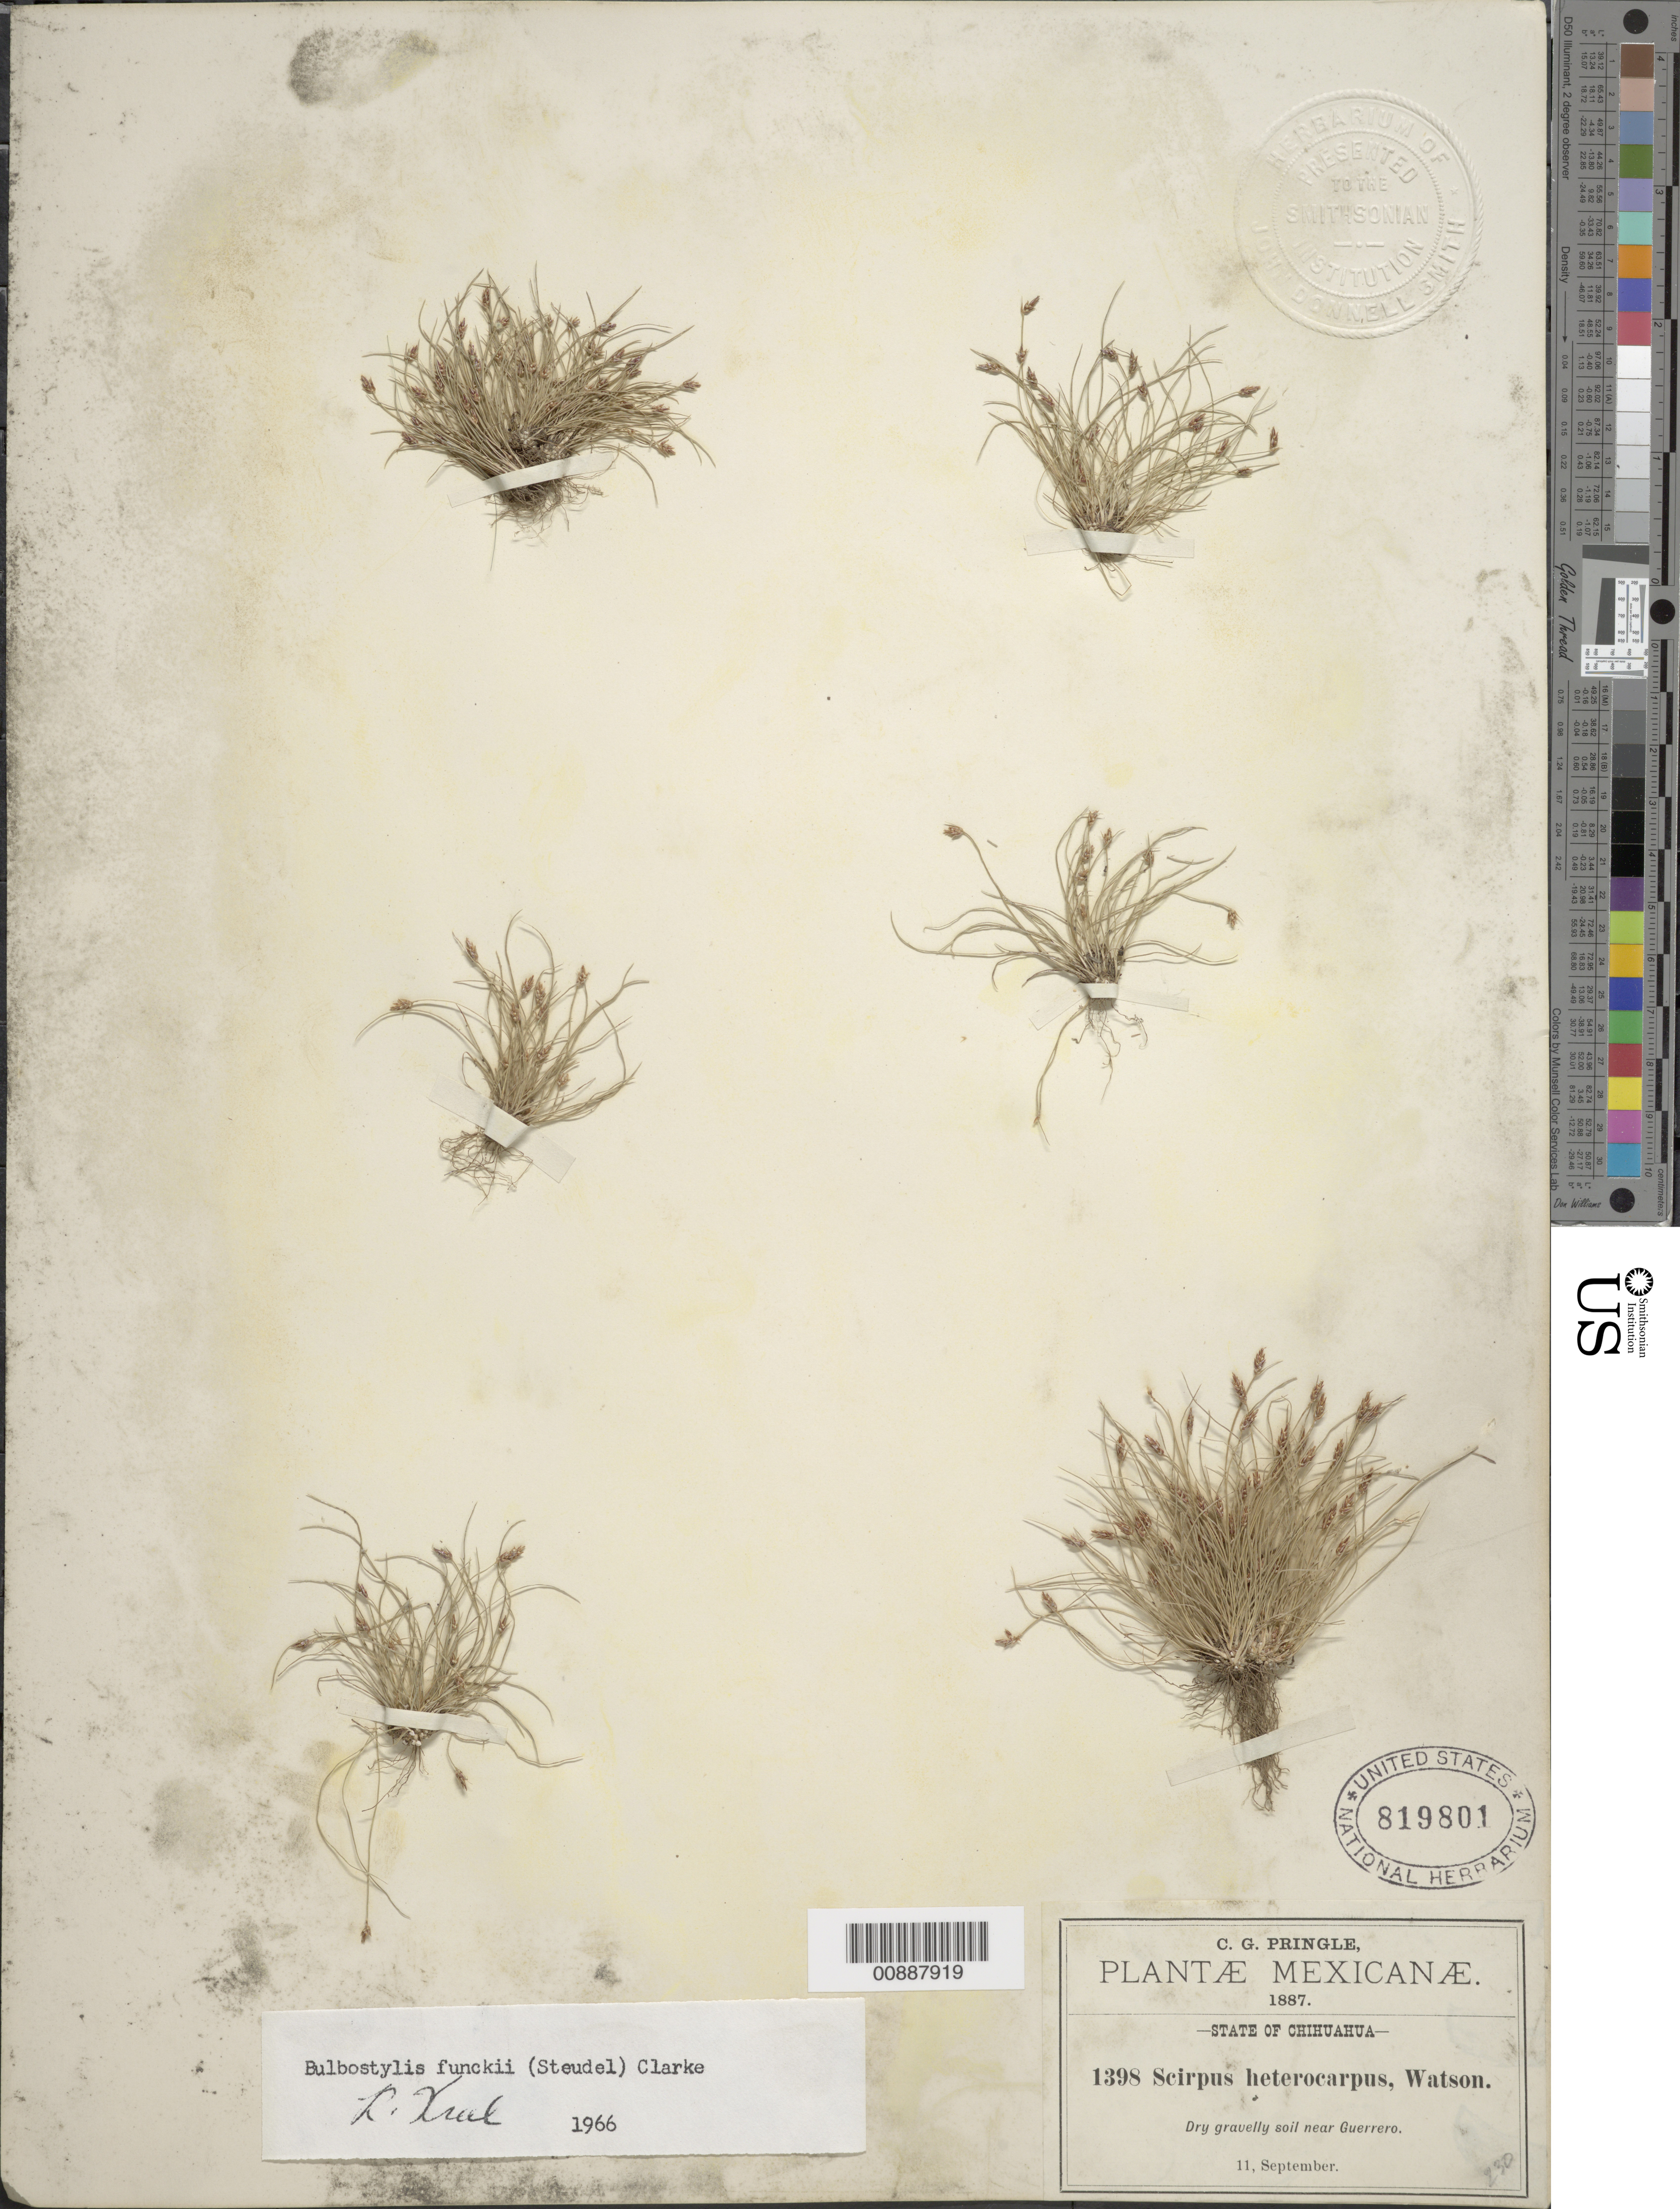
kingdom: Plantae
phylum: Tracheophyta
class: Liliopsida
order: Poales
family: Cyperaceae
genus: Bulbostylis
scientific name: Bulbostylis funckii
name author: (Steud.) C.B. Clarke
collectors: C. G. Pringle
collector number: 1398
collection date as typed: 11 Sep 1887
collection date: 1887-09-11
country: Mexico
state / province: Chihuahua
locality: Near Guerrero, Chihuahua.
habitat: Dry gravelly soil.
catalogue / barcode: US 819801